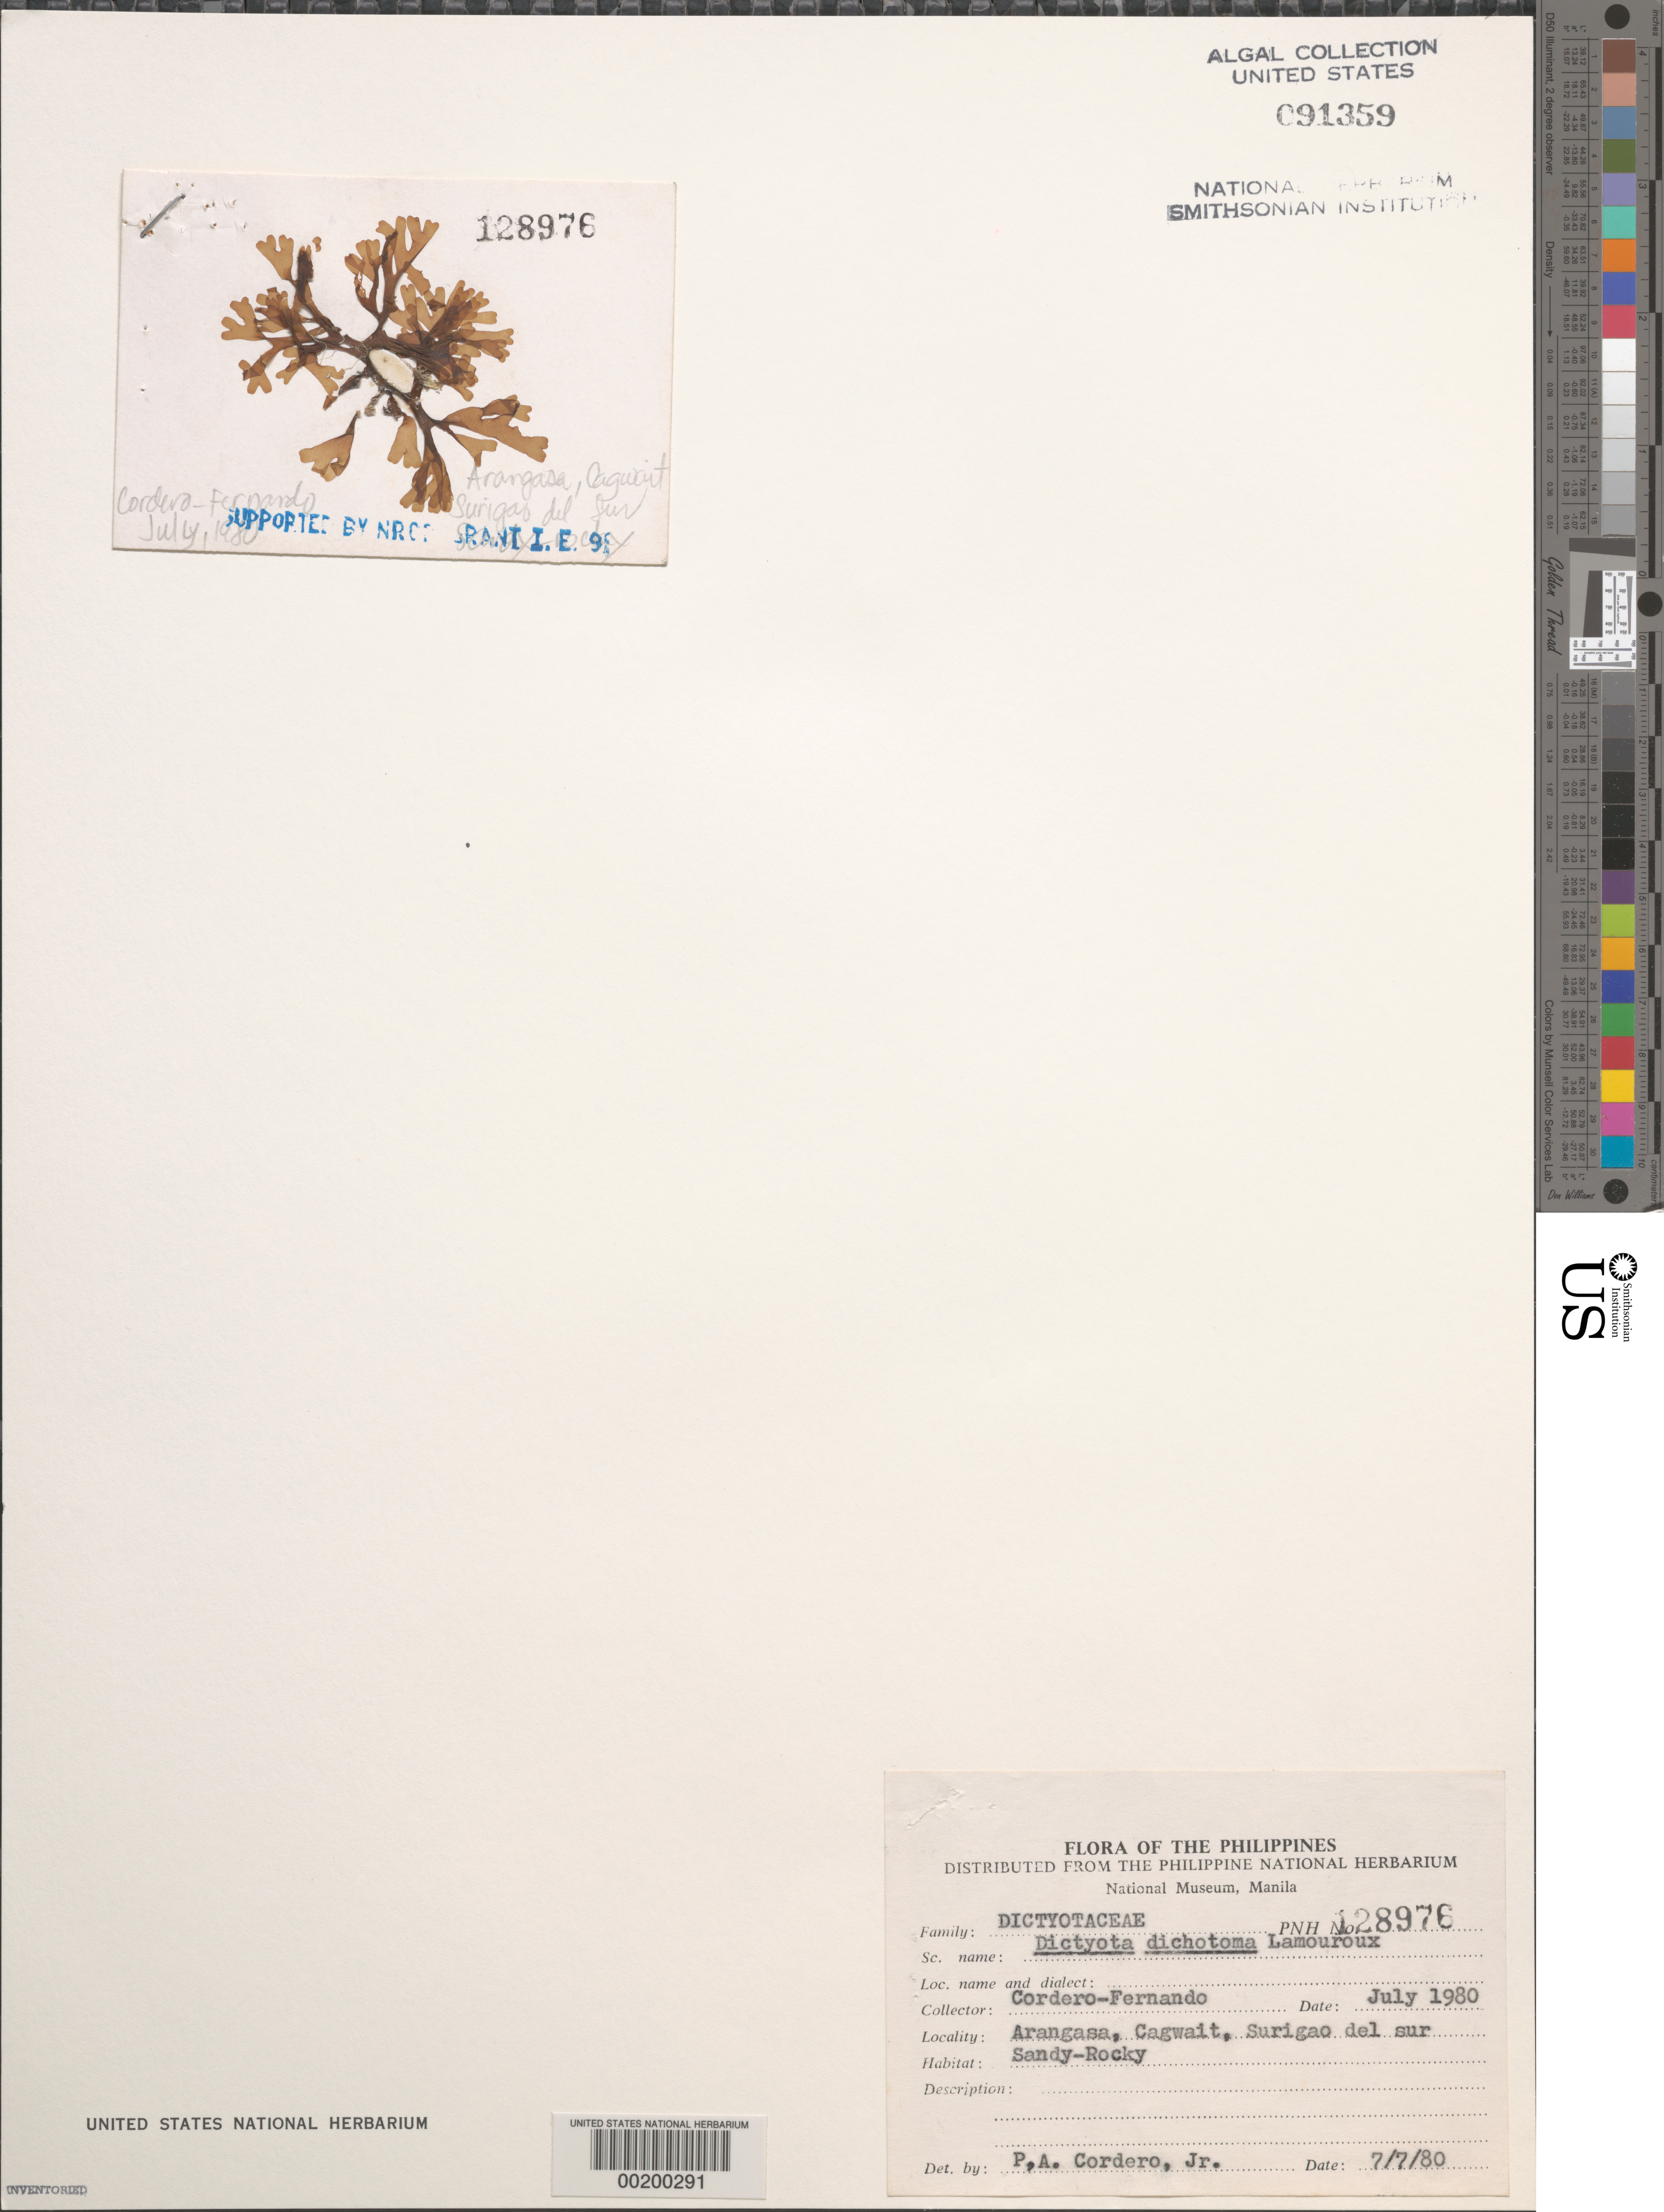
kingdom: Chromista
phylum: Ochrophyta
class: Phaeophyceae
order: Dictyotales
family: Dictyotaceae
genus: Dictyota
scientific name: Dictyota dichotoma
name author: (Huds.) J.V.Lamouroux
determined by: Cordero, P. A., Jr.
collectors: P. A. Cordero & O. Fernando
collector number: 128976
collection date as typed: Jul 1980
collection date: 1980-07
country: Philippines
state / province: Caraga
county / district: Surigao del Sur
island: Mindanao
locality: Arangasa, Cagwait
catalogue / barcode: US 91359